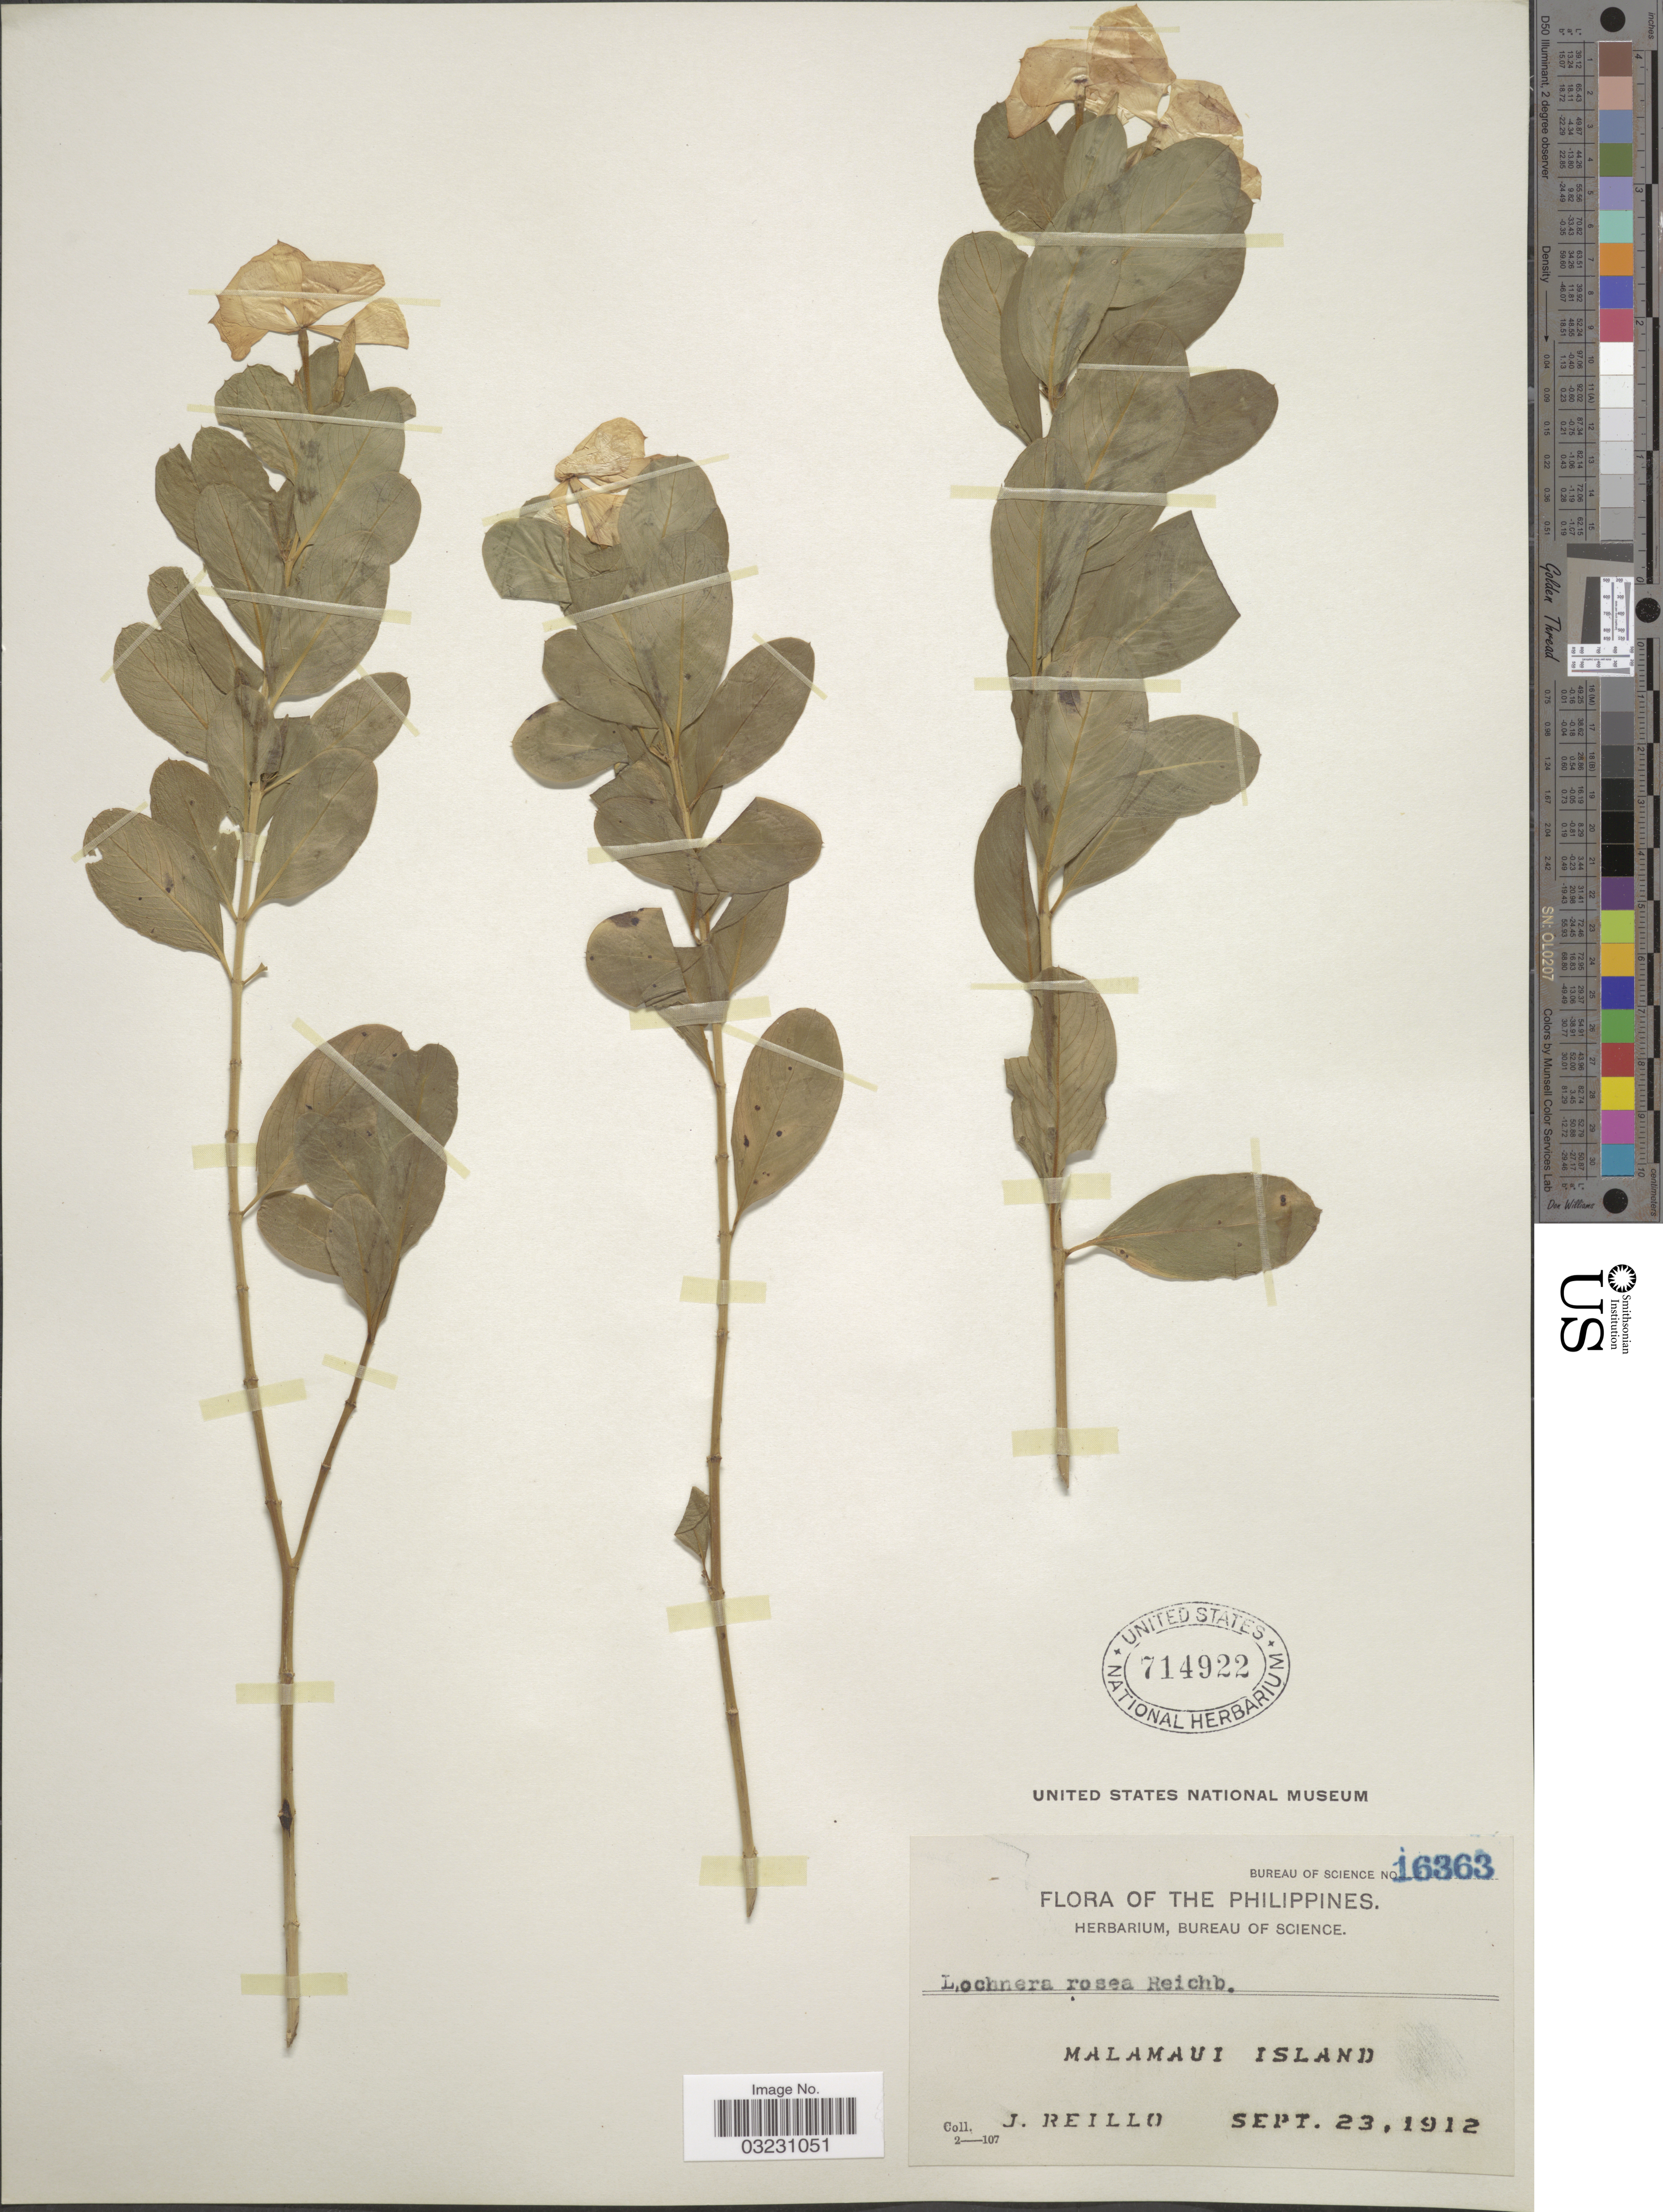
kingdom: Plantae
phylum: Tracheophyta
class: Magnoliopsida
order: Gentianales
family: Apocynaceae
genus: Catharanthus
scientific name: Catharanthus roseus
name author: (L.) G. Don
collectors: J. Reillo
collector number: Bureau of Science 16363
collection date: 1912-09-23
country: Philippines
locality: Malamaui Island.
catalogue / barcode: US 714922